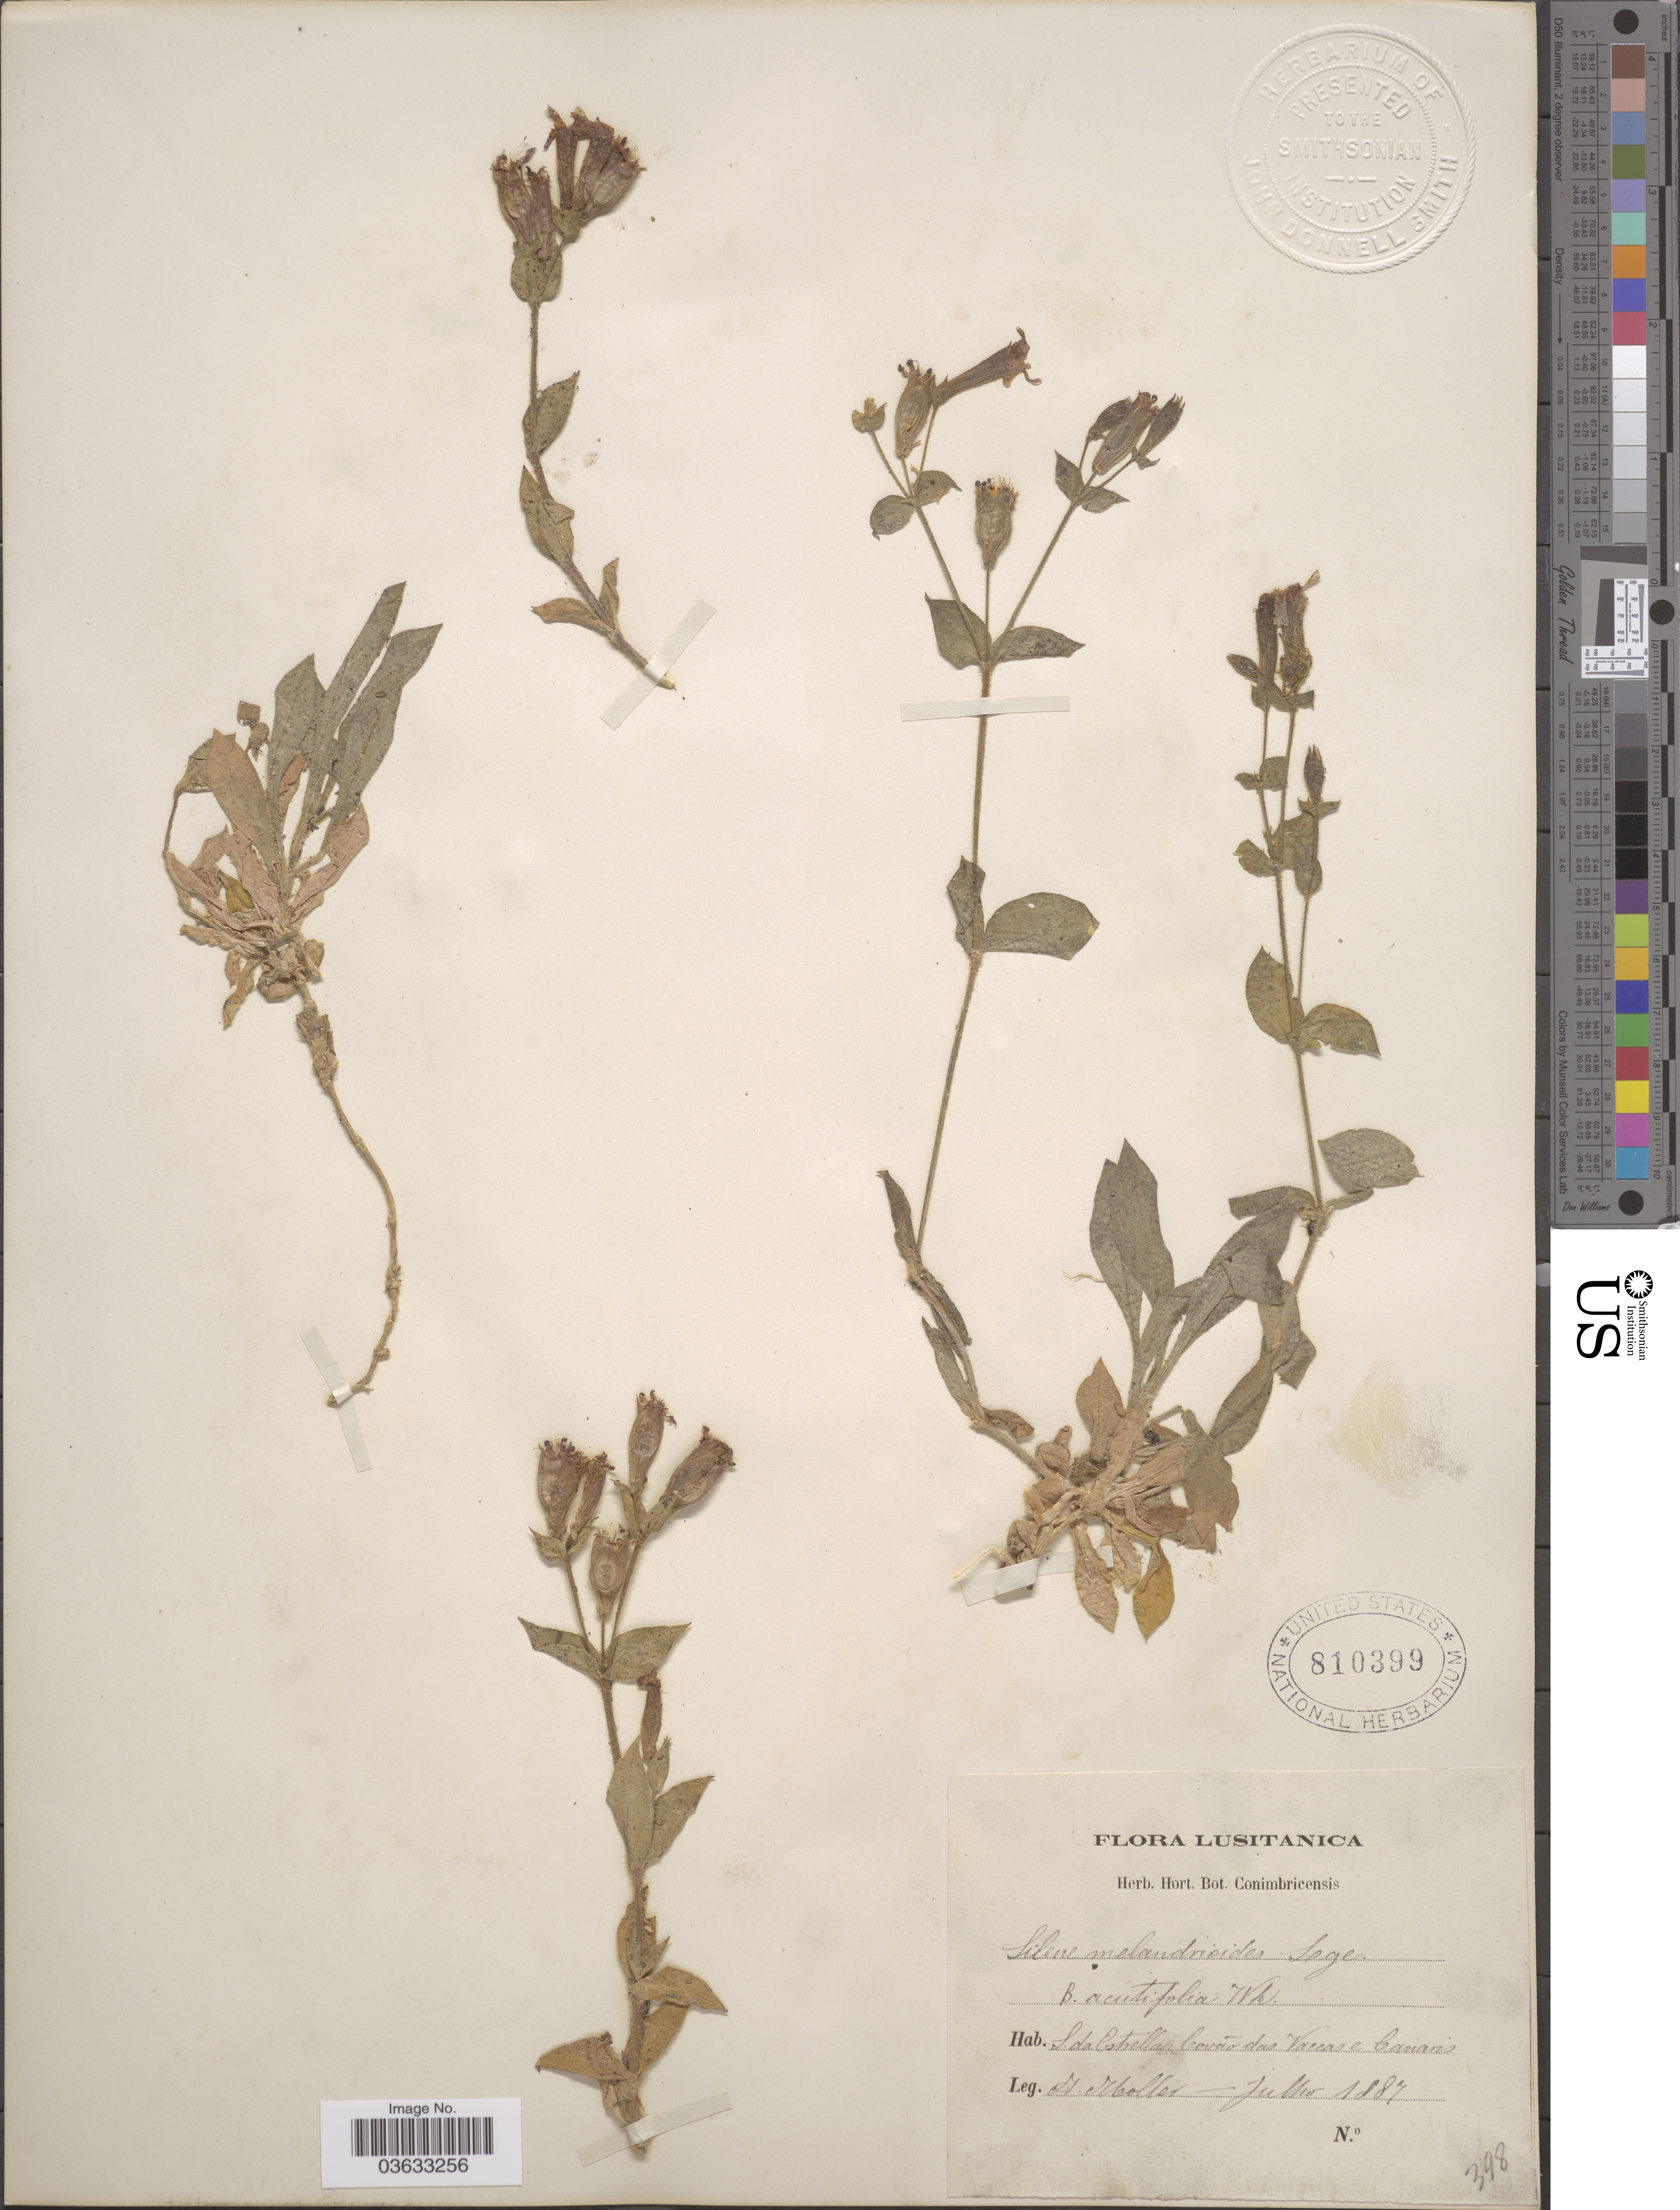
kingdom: Plantae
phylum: Tracheophyta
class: Magnoliopsida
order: Caryophyllales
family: Caryophyllaceae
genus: Silene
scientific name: Silene melandroides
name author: Lange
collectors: A. Moller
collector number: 398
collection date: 1887-07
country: Portugal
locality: Lusitanica. S. da Estrella: Cováo das Vaccas e Canaris.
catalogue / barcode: US 810399